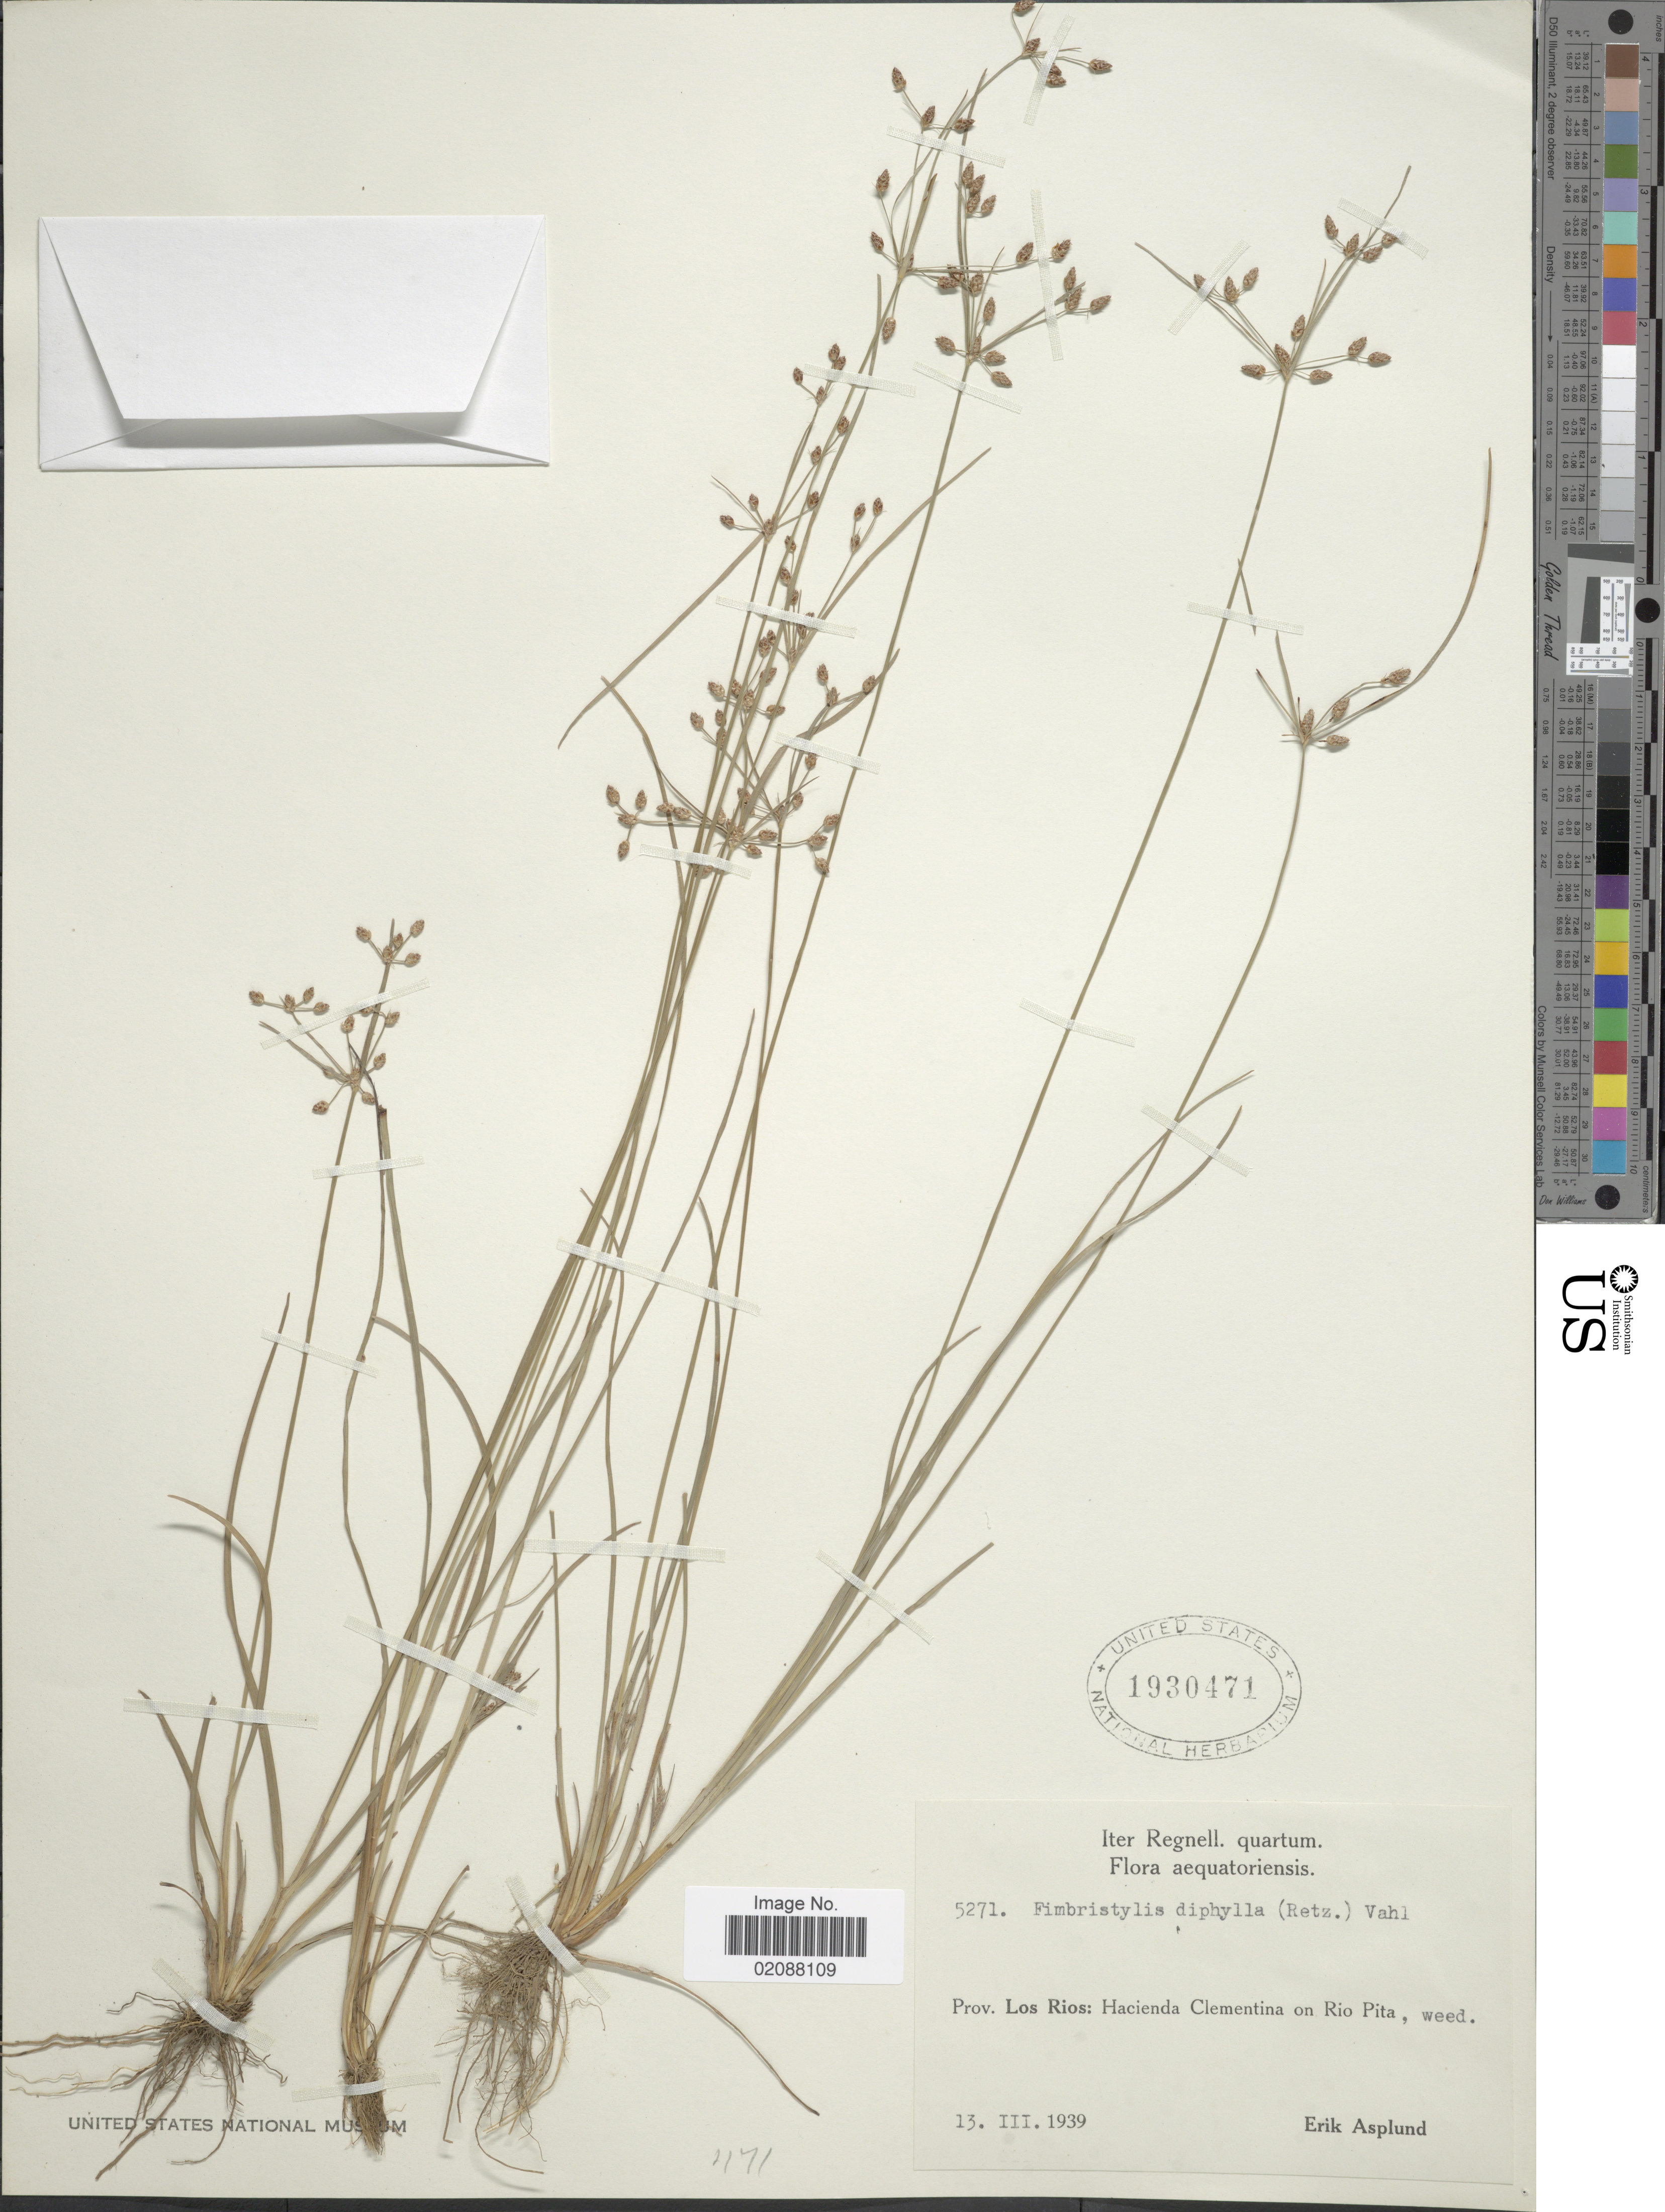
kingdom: Plantae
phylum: Tracheophyta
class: Liliopsida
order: Poales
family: Cyperaceae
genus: Fimbristylis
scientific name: Fimbristylis annua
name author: (All.) Roem. & Schult.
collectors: E. Asplund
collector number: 5271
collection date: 1939-03-13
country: Ecuador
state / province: Los Ríos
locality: Hacienda Clementina on Rio Pita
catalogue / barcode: US 1930471